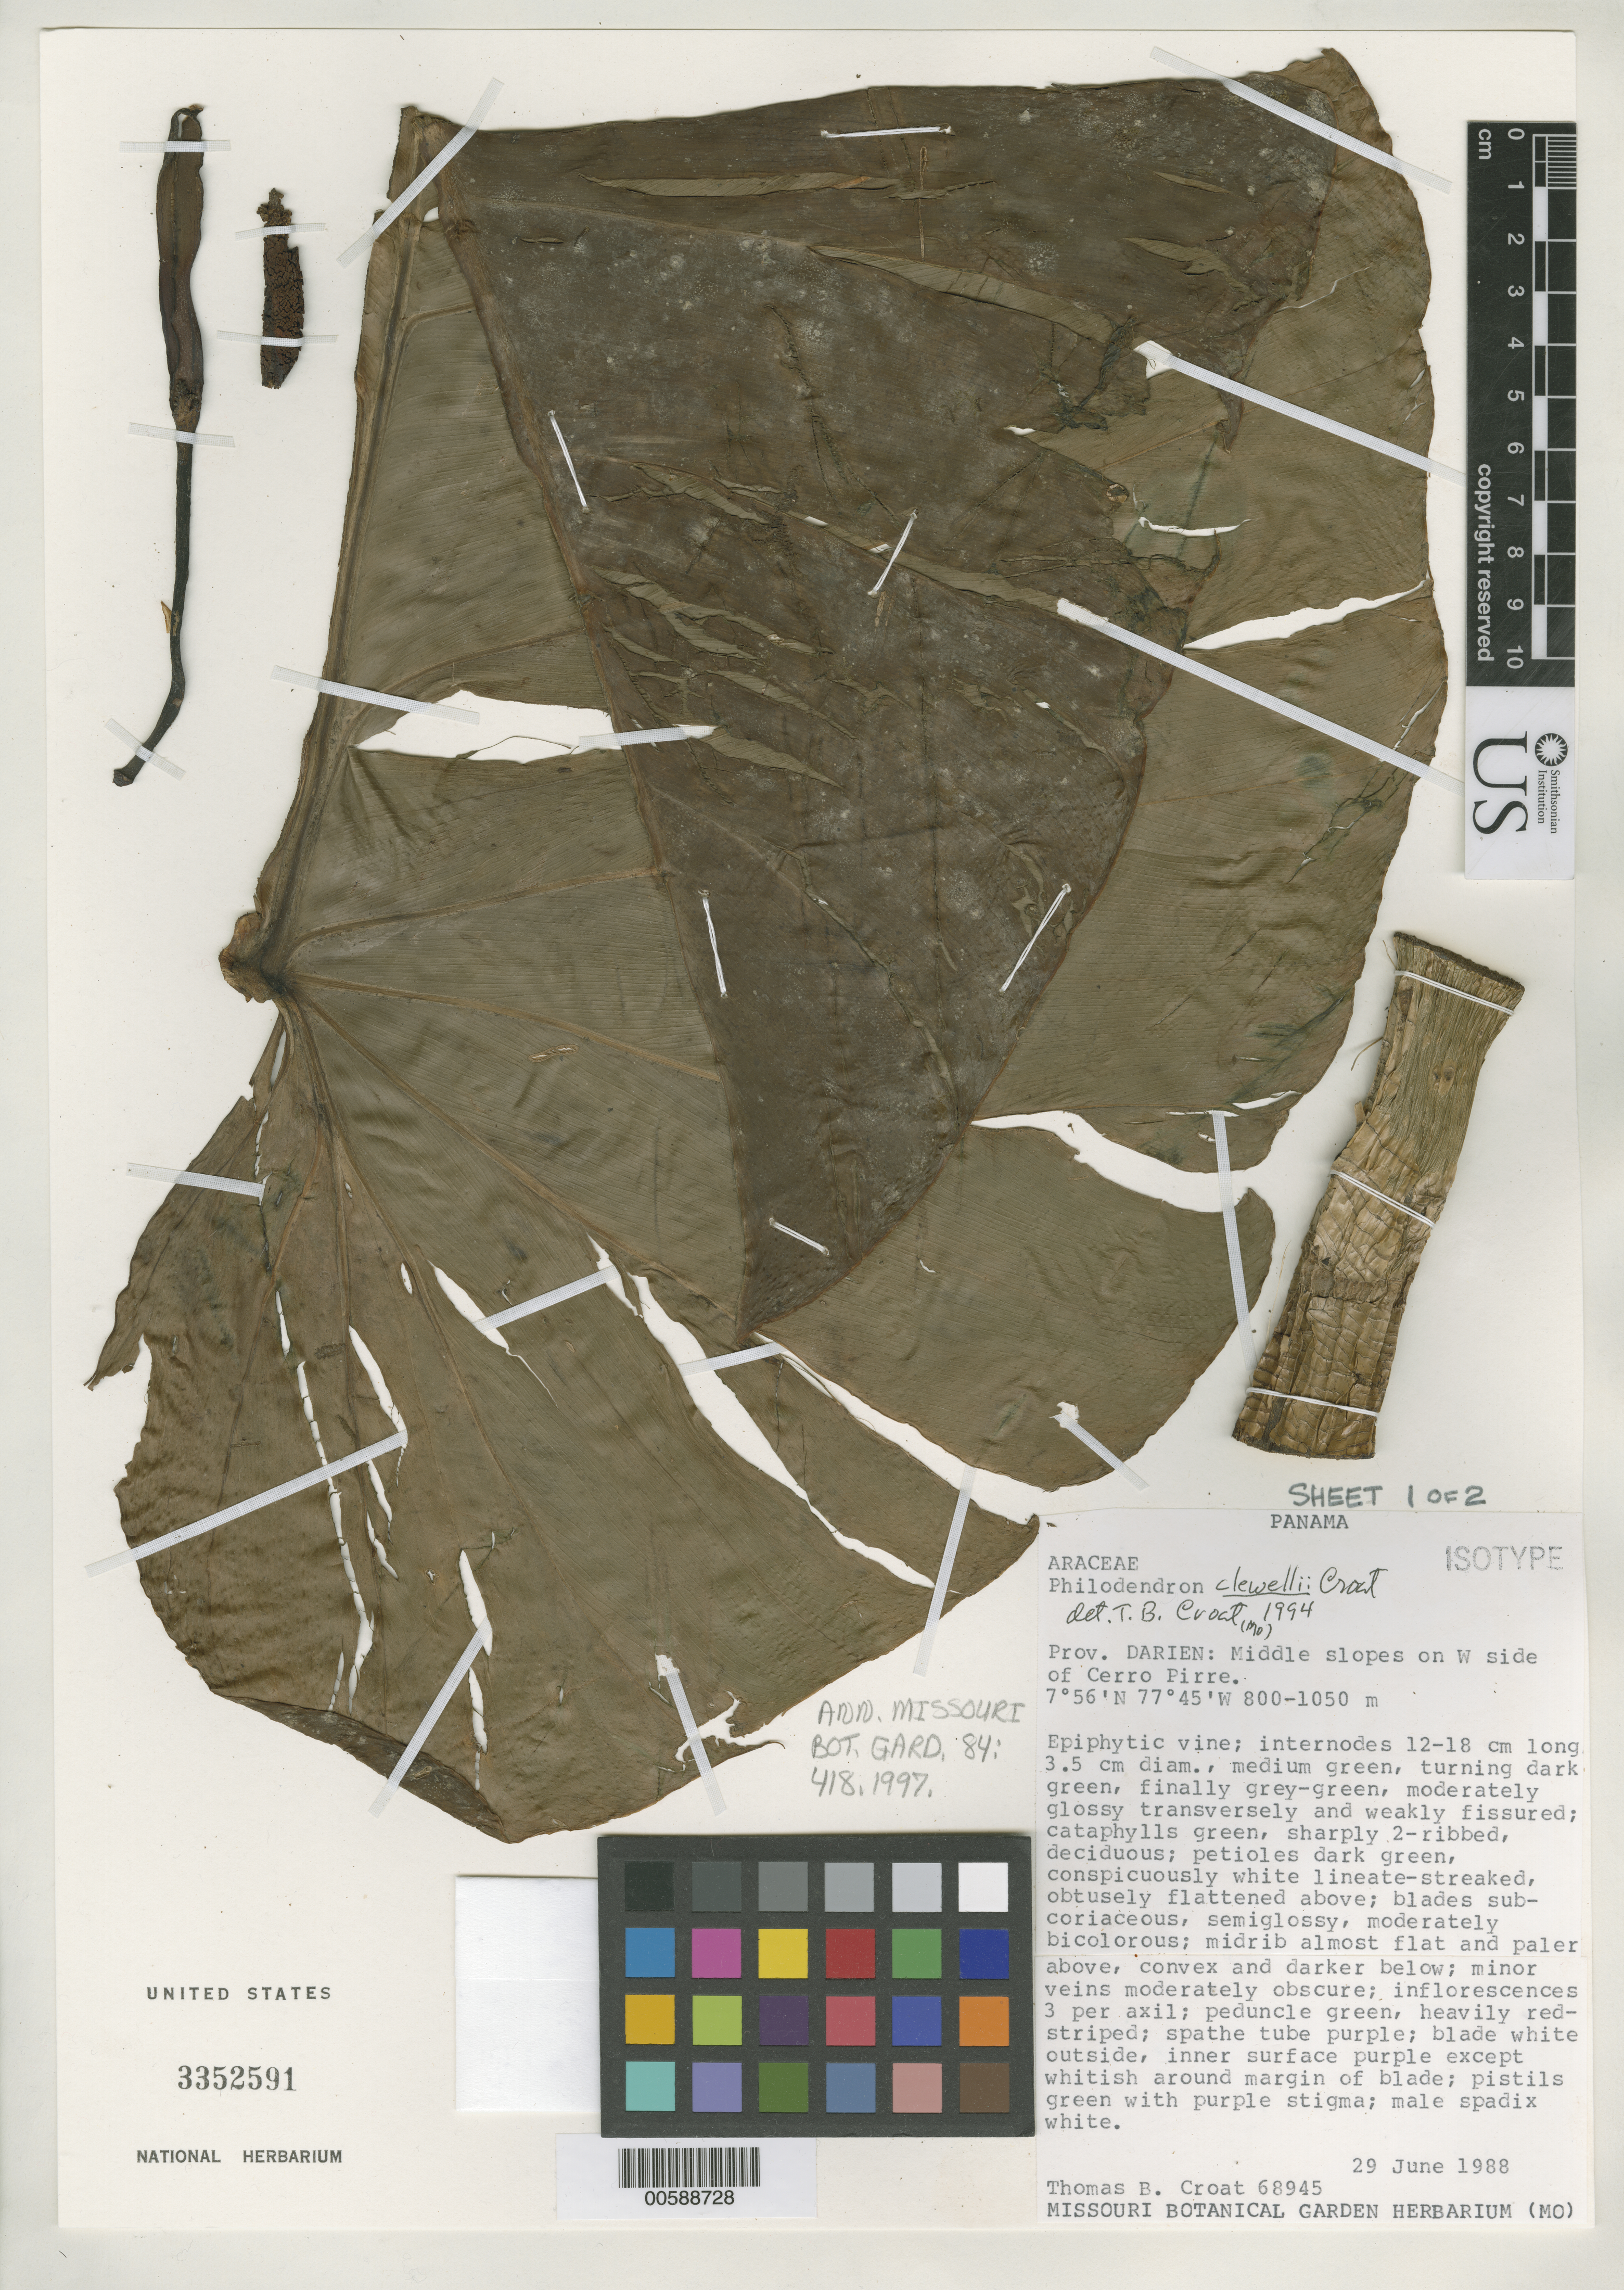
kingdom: Plantae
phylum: Tracheophyta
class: Liliopsida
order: Alismatales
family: Araceae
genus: Philodendron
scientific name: Philodendron clewellii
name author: Croat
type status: Isotype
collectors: T. B. Croat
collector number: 68945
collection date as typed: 29 Jun 1988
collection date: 1988-06-29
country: Panama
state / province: Darién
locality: Middle slopes on W side of Cerro Pirre.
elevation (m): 800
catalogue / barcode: US 3352591